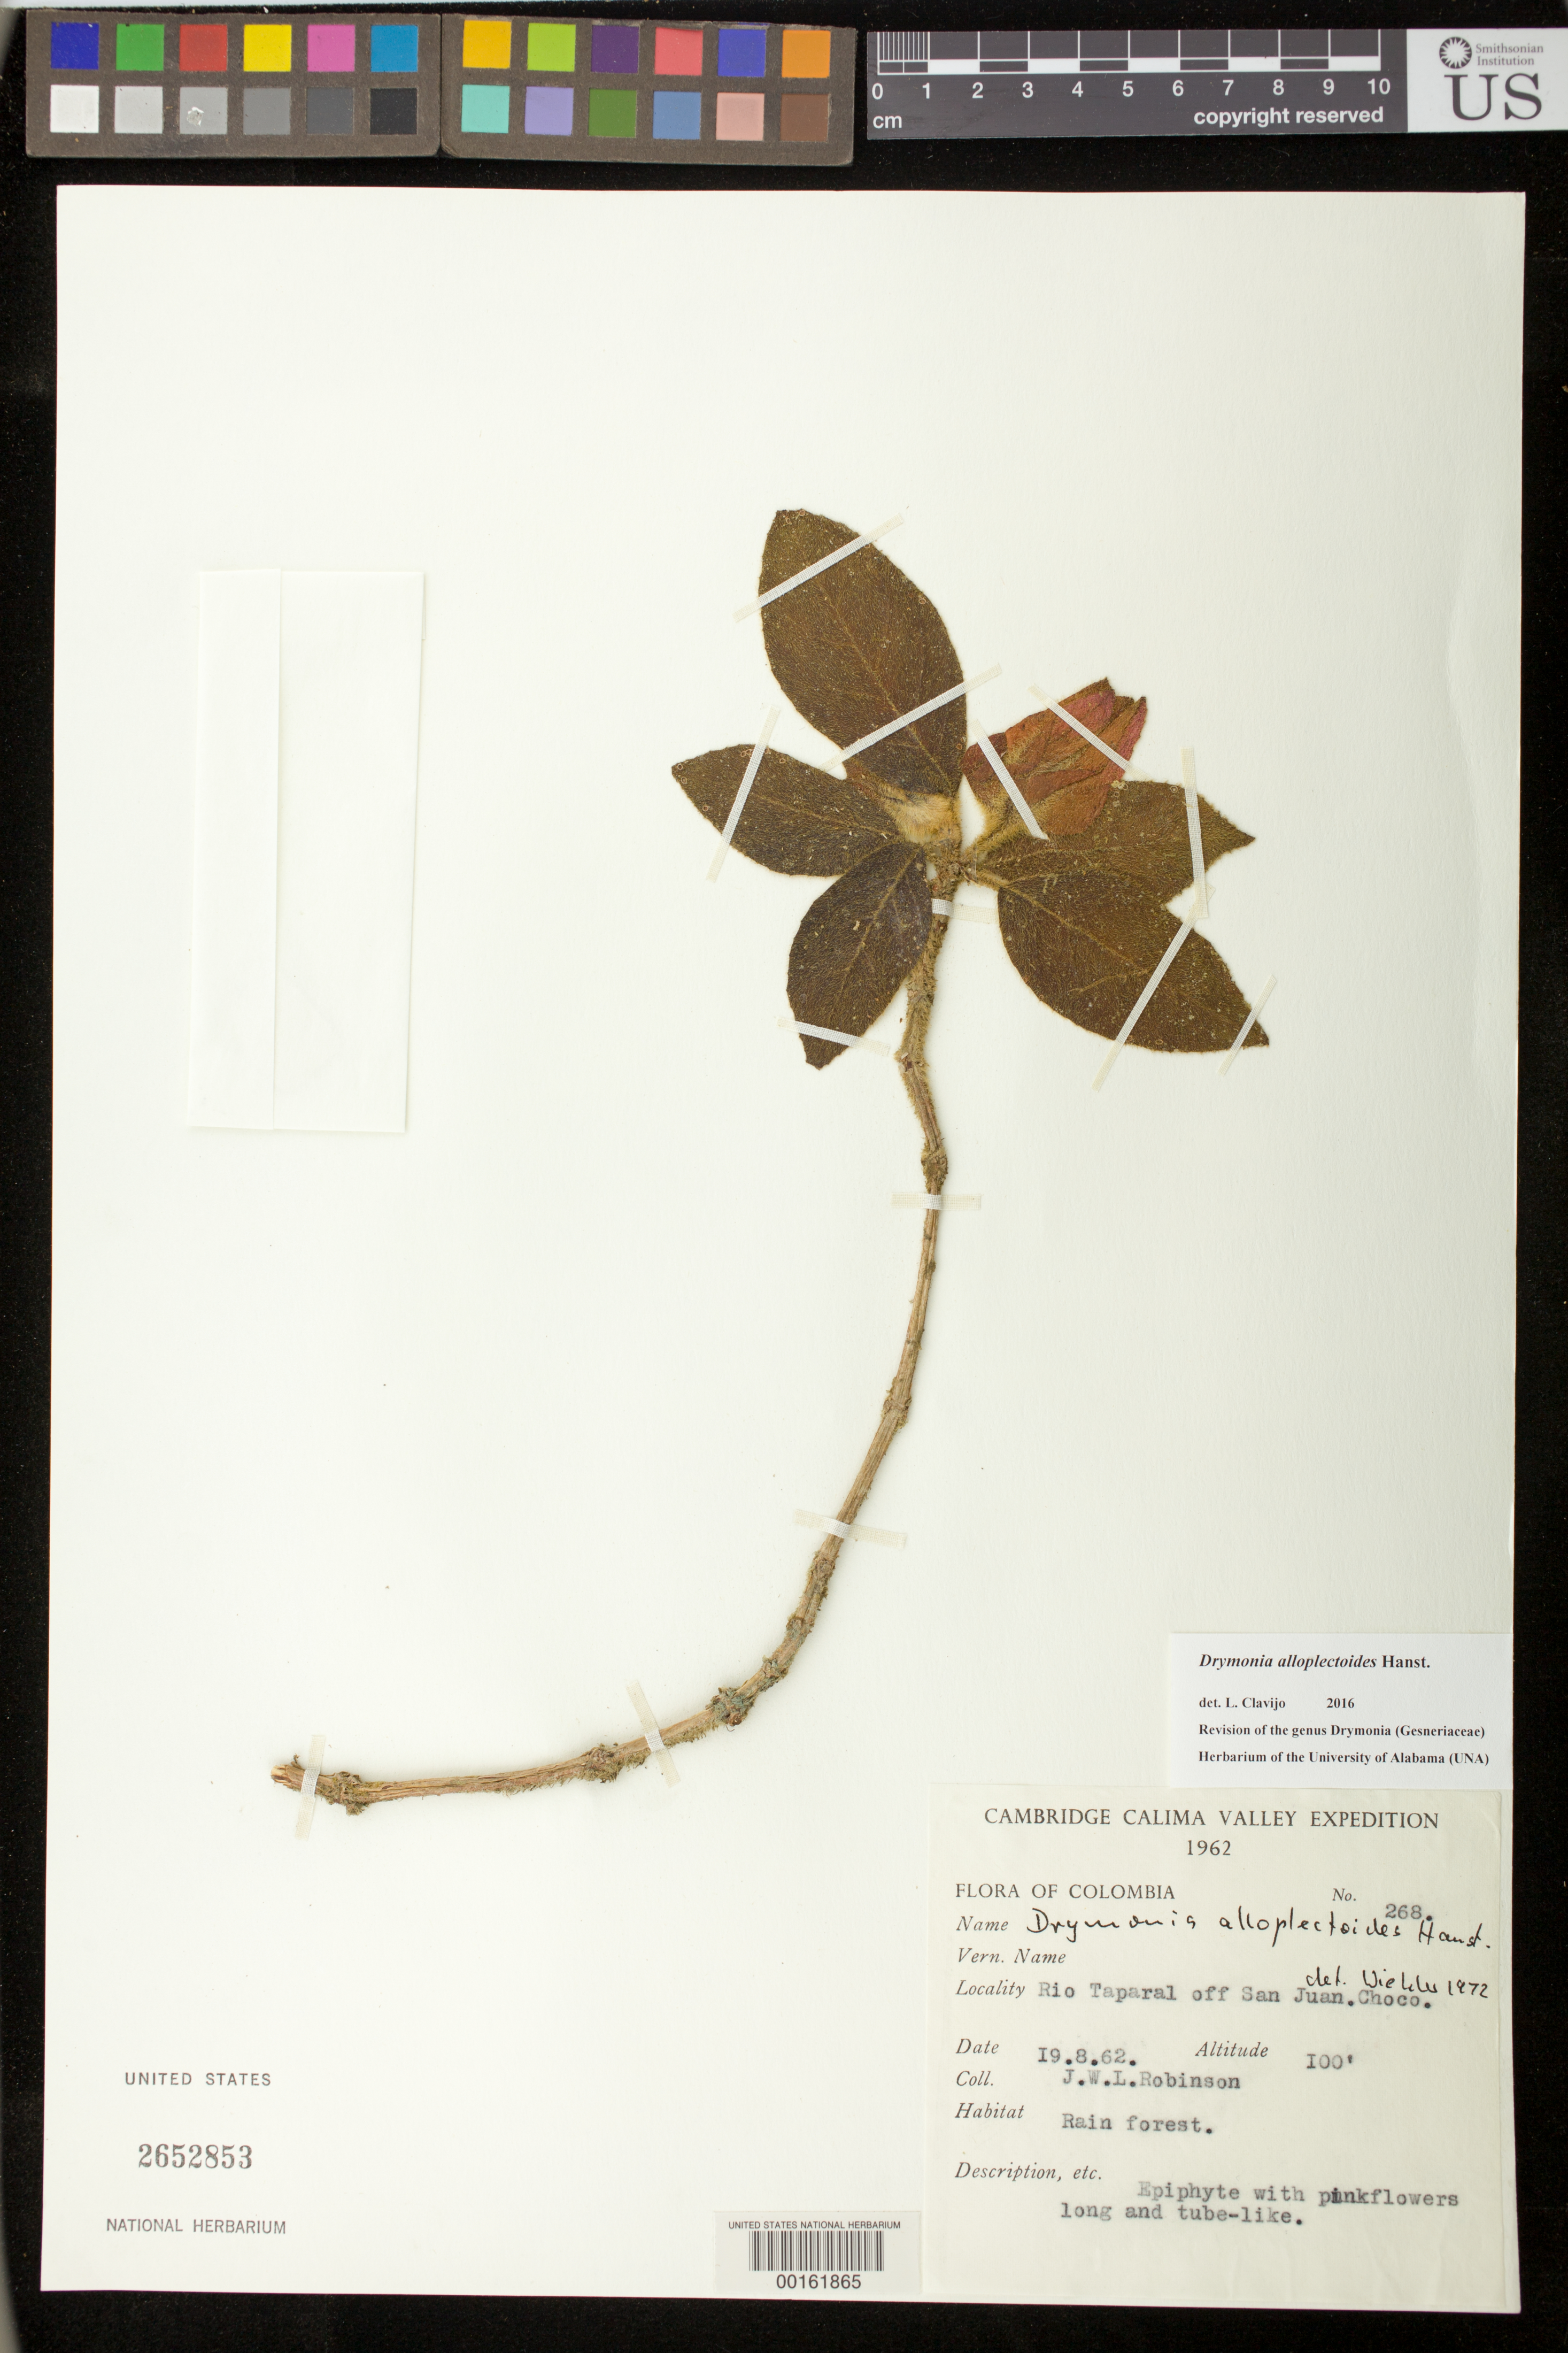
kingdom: Plantae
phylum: Tracheophyta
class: Magnoliopsida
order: Lamiales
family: Gesneriaceae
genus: Drymonia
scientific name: Drymonia alloplectoides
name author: Hanst.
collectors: J. W. Robinson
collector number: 268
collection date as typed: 19 Aug 1962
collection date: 1962-08-19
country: Colombia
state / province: Chocó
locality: Rio Taparal, off San Juan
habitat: Rain forest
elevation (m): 100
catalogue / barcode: US 2652853